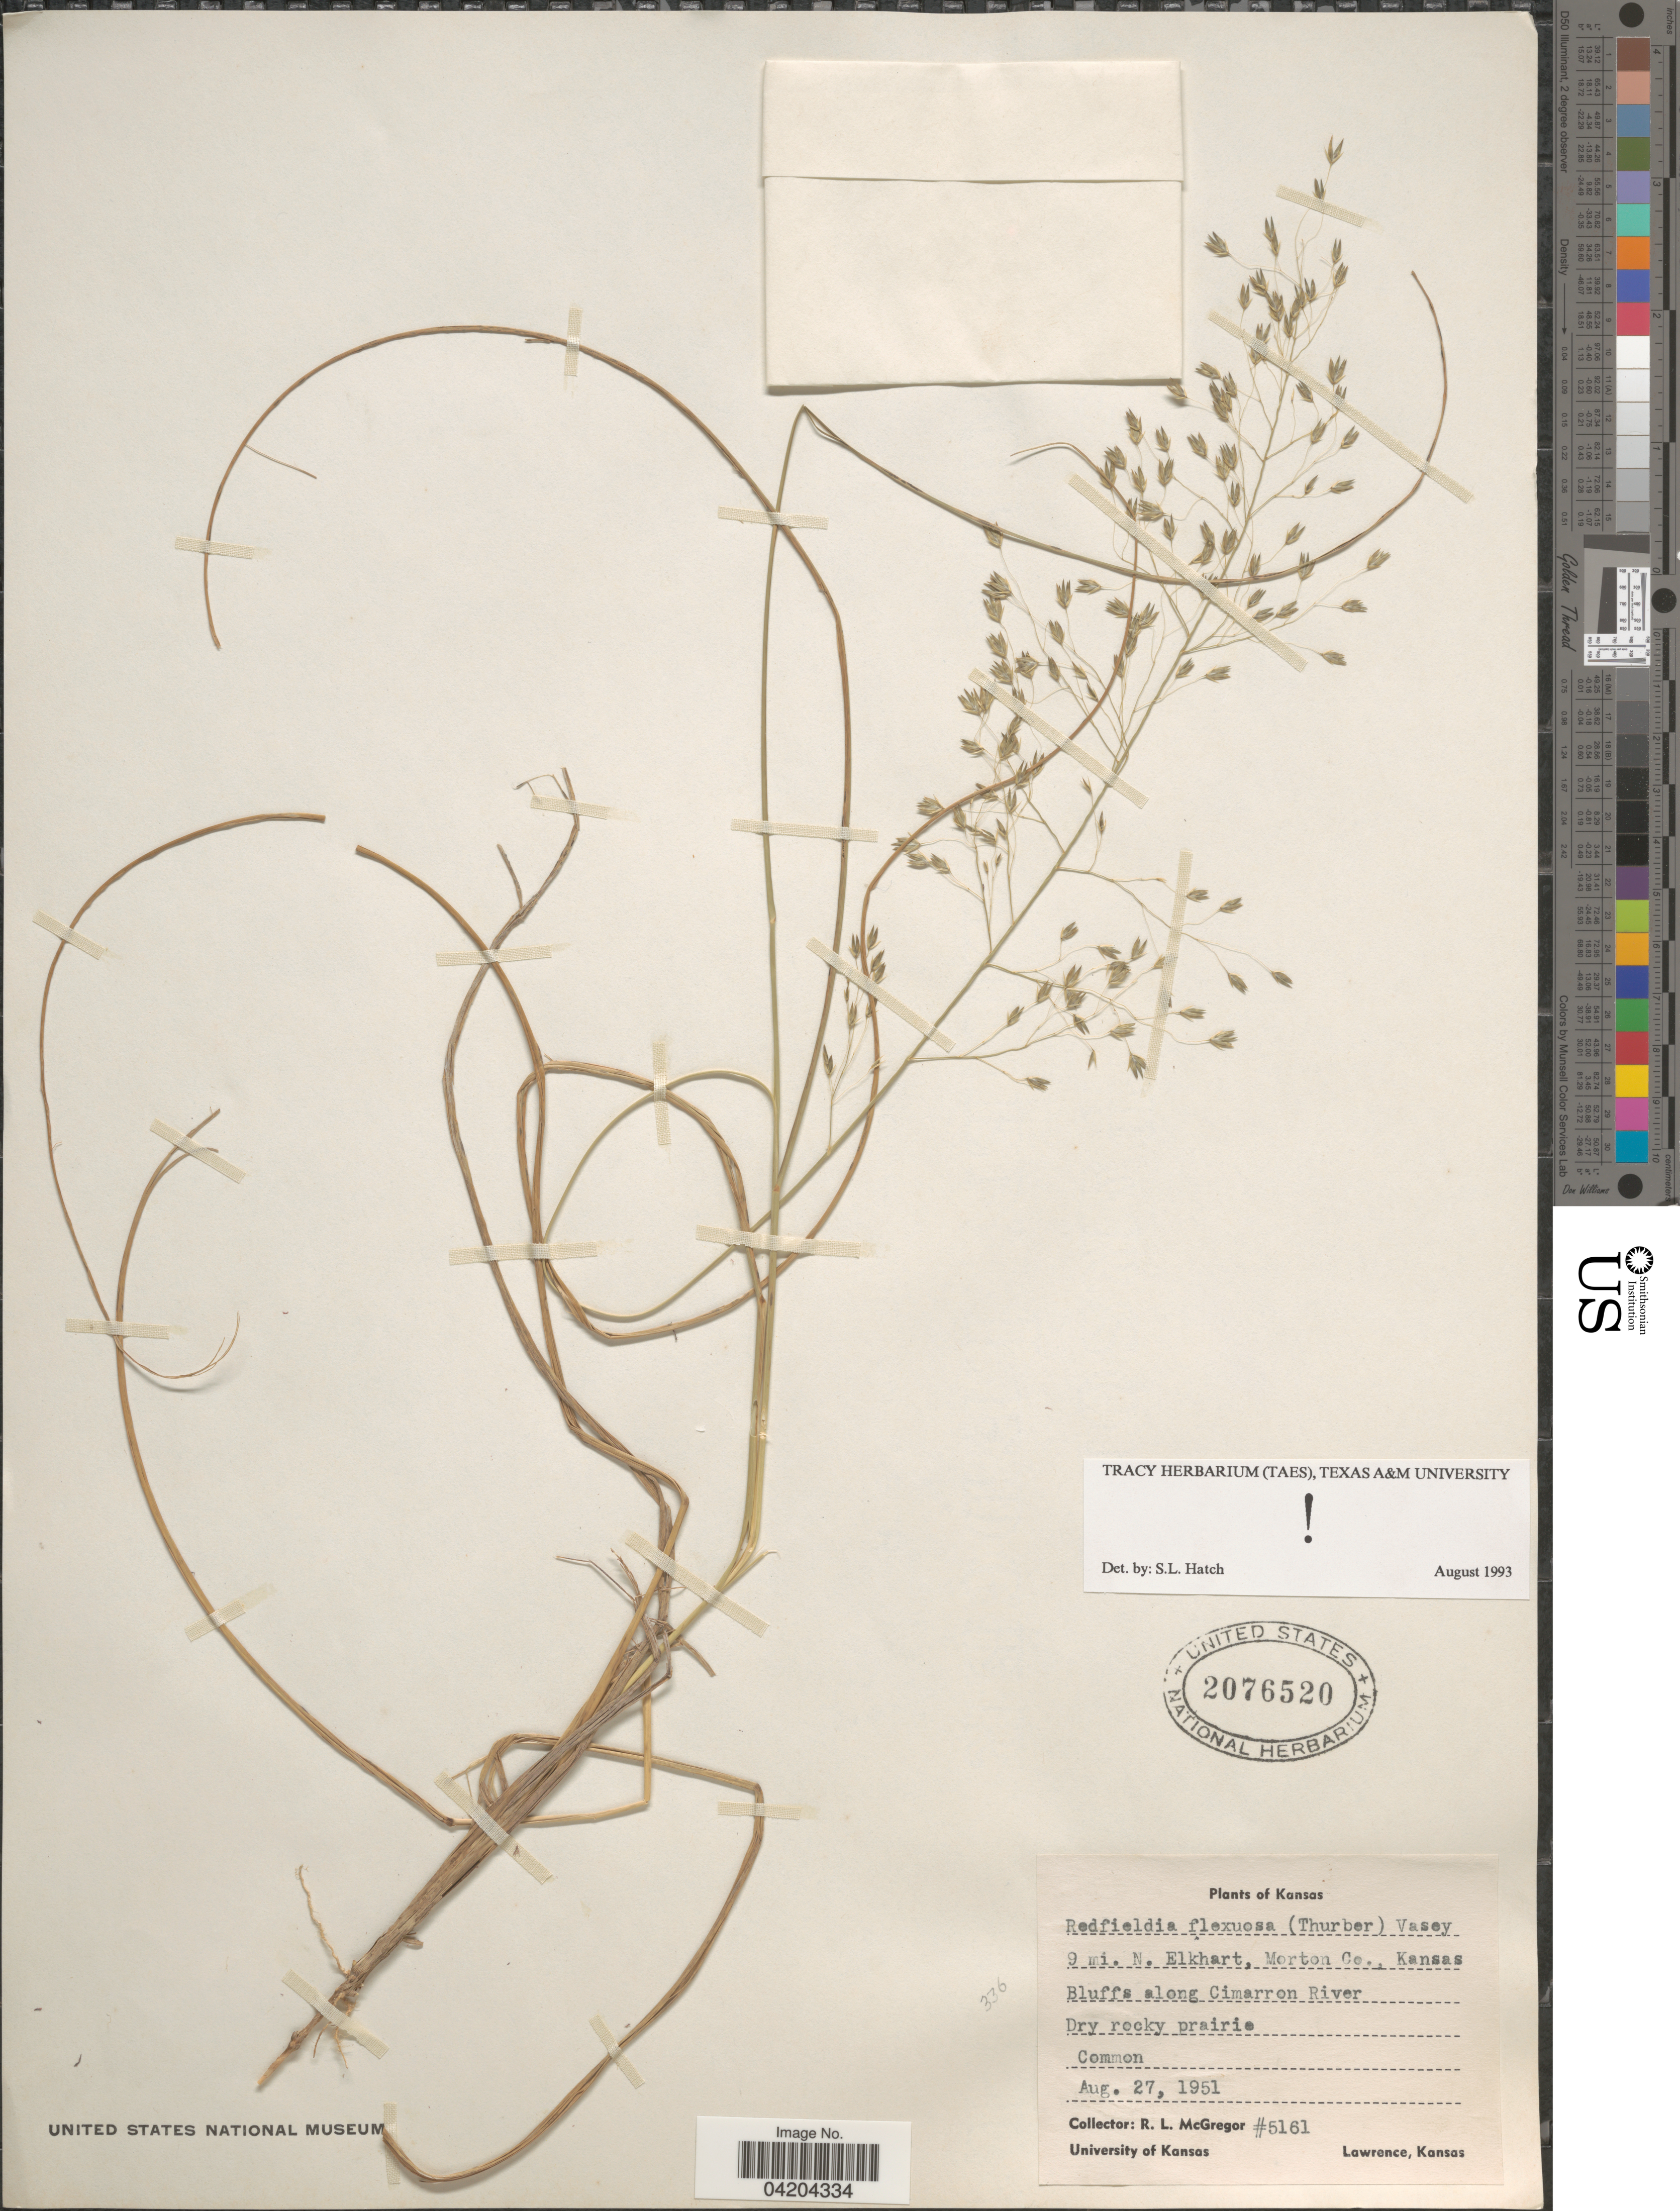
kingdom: Plantae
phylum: Tracheophyta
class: Liliopsida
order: Poales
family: Poaceae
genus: Muhlenbergia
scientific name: Muhlenbergia multiflora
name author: Columbus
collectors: R. McGregor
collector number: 5161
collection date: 1951-08-27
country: United States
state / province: Kansas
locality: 9 mi. N. Elkhart, Morton Co. Bluffs along Cimarron River.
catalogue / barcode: US 2076520